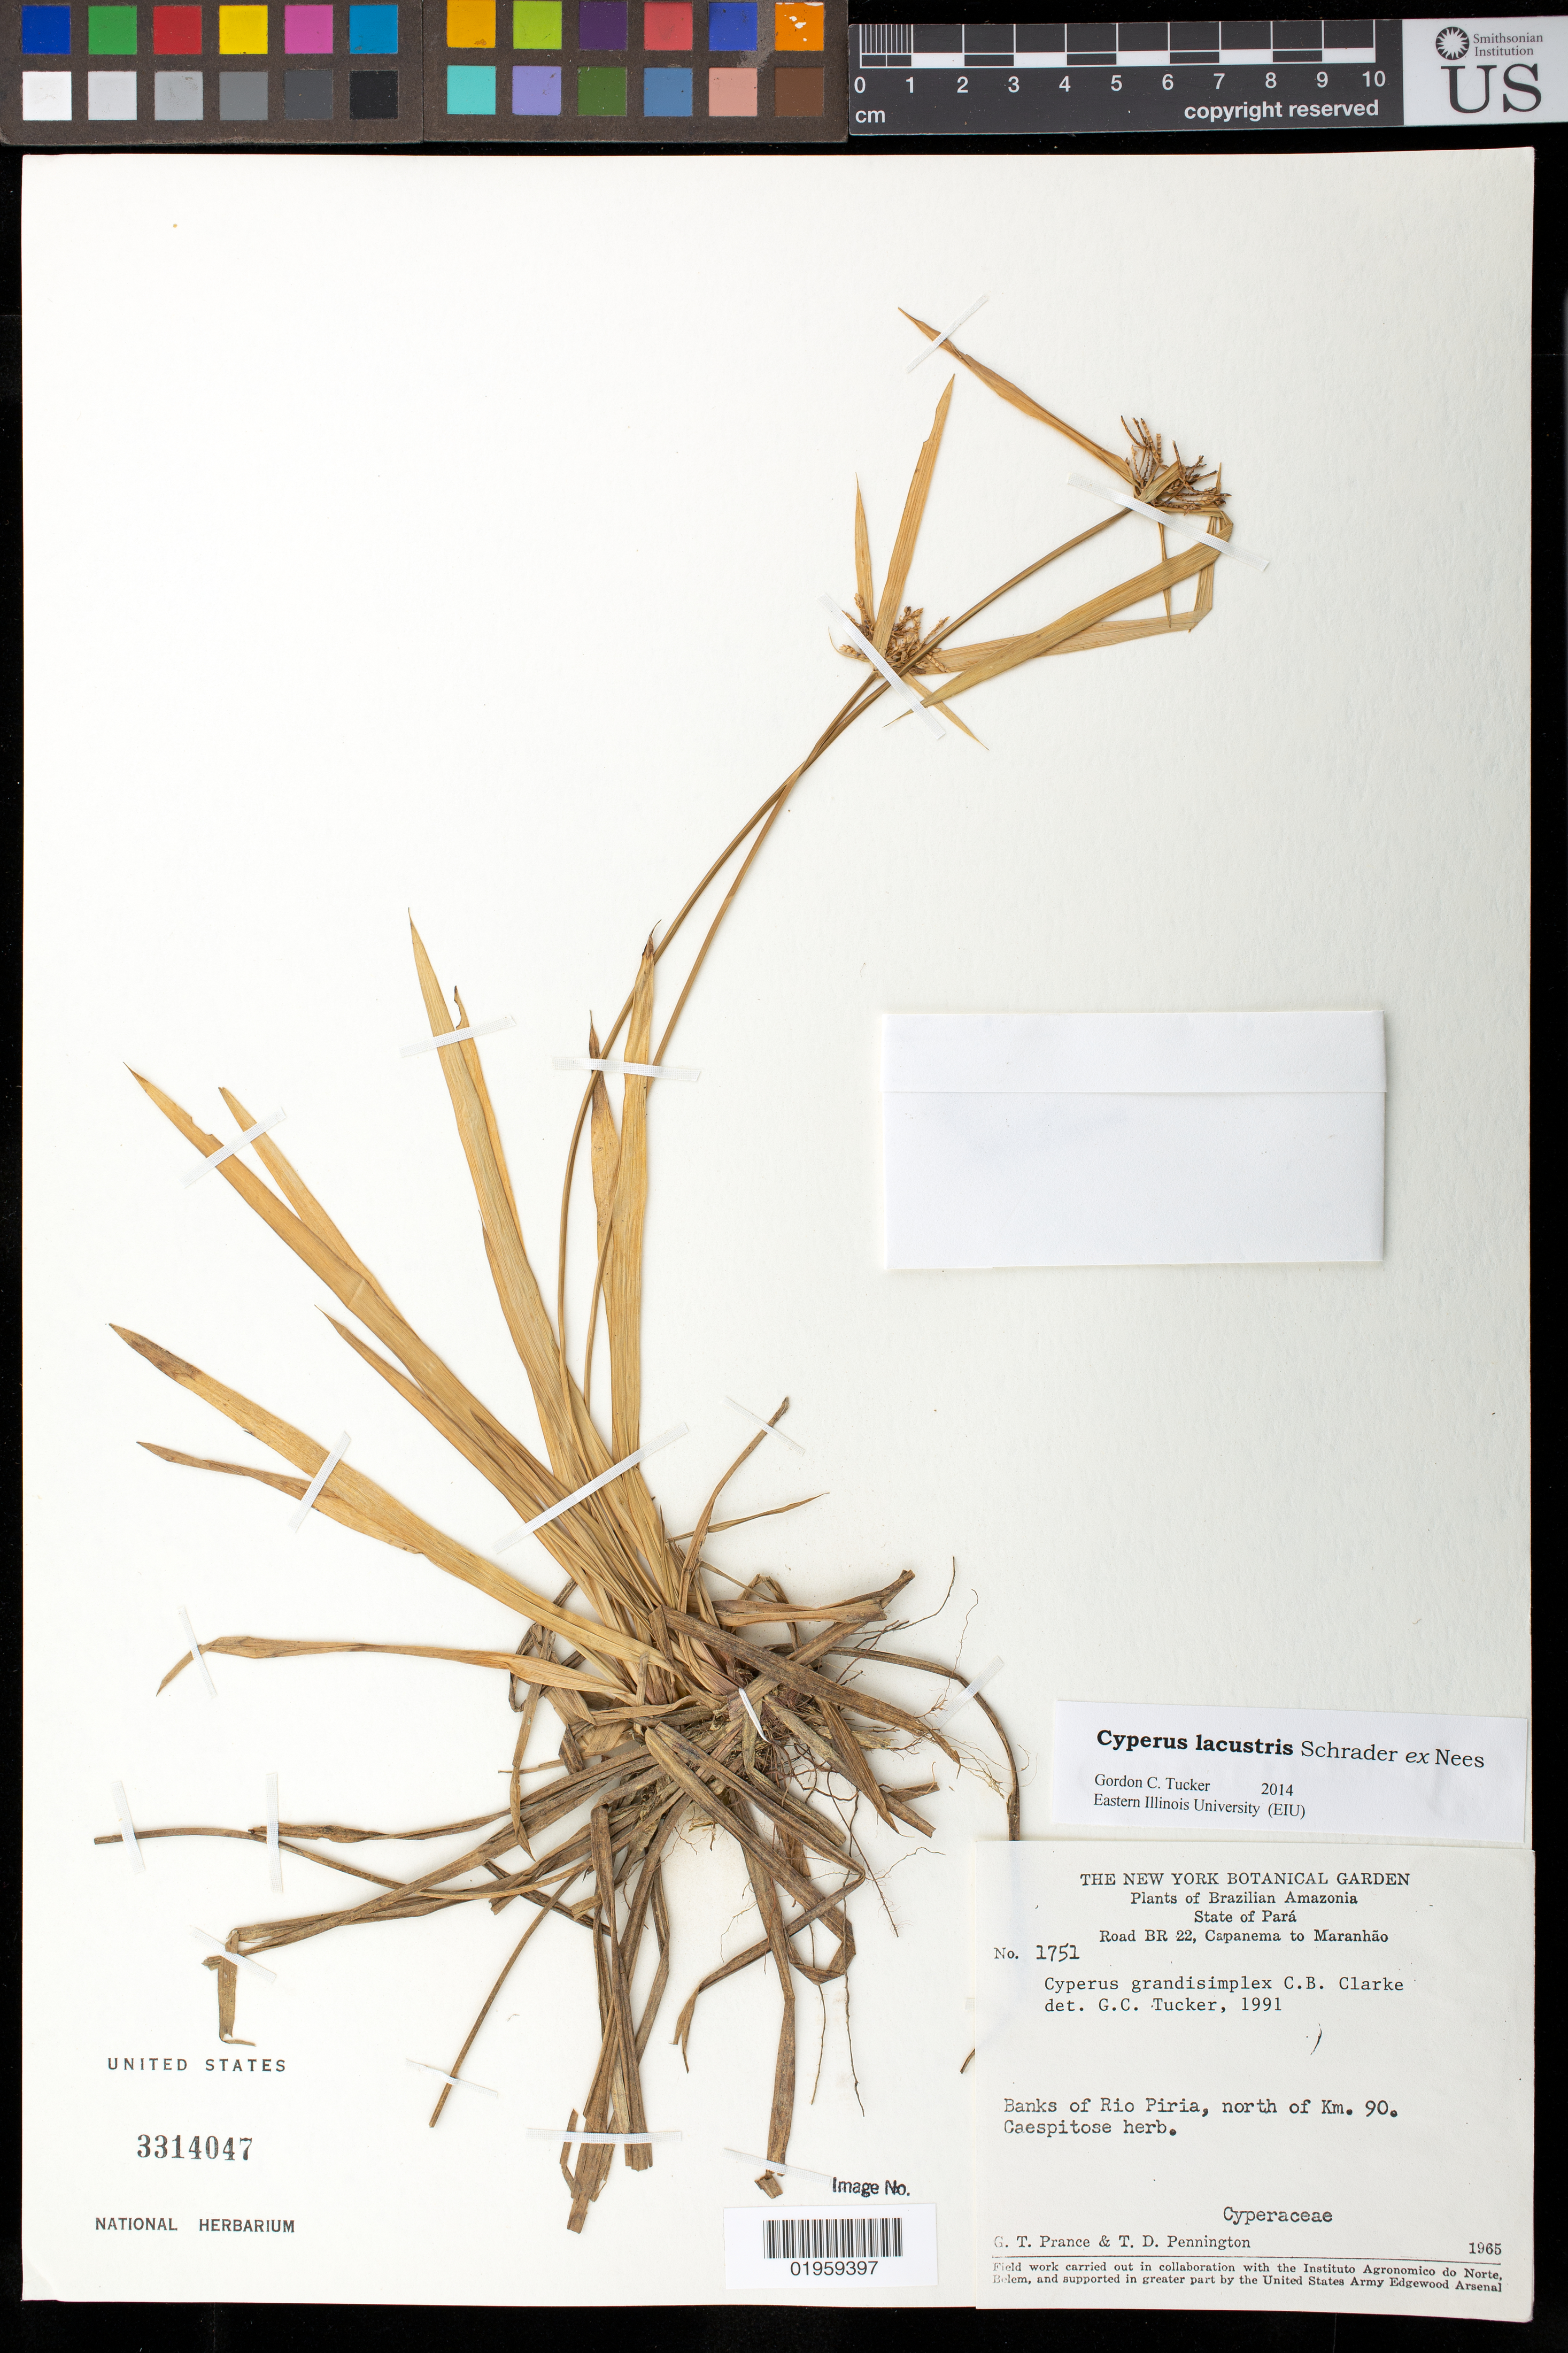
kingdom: Plantae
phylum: Tracheophyta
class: Liliopsida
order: Poales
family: Cyperaceae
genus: Cyperus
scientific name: Cyperus lacustris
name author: Schrad. ex Nees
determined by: Tucker, G. C.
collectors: G. T. Prance & T. D. Pennington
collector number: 1751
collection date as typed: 1965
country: Brazil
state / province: Pará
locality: Banks of rio piria, n of km 90.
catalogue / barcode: US 3314047